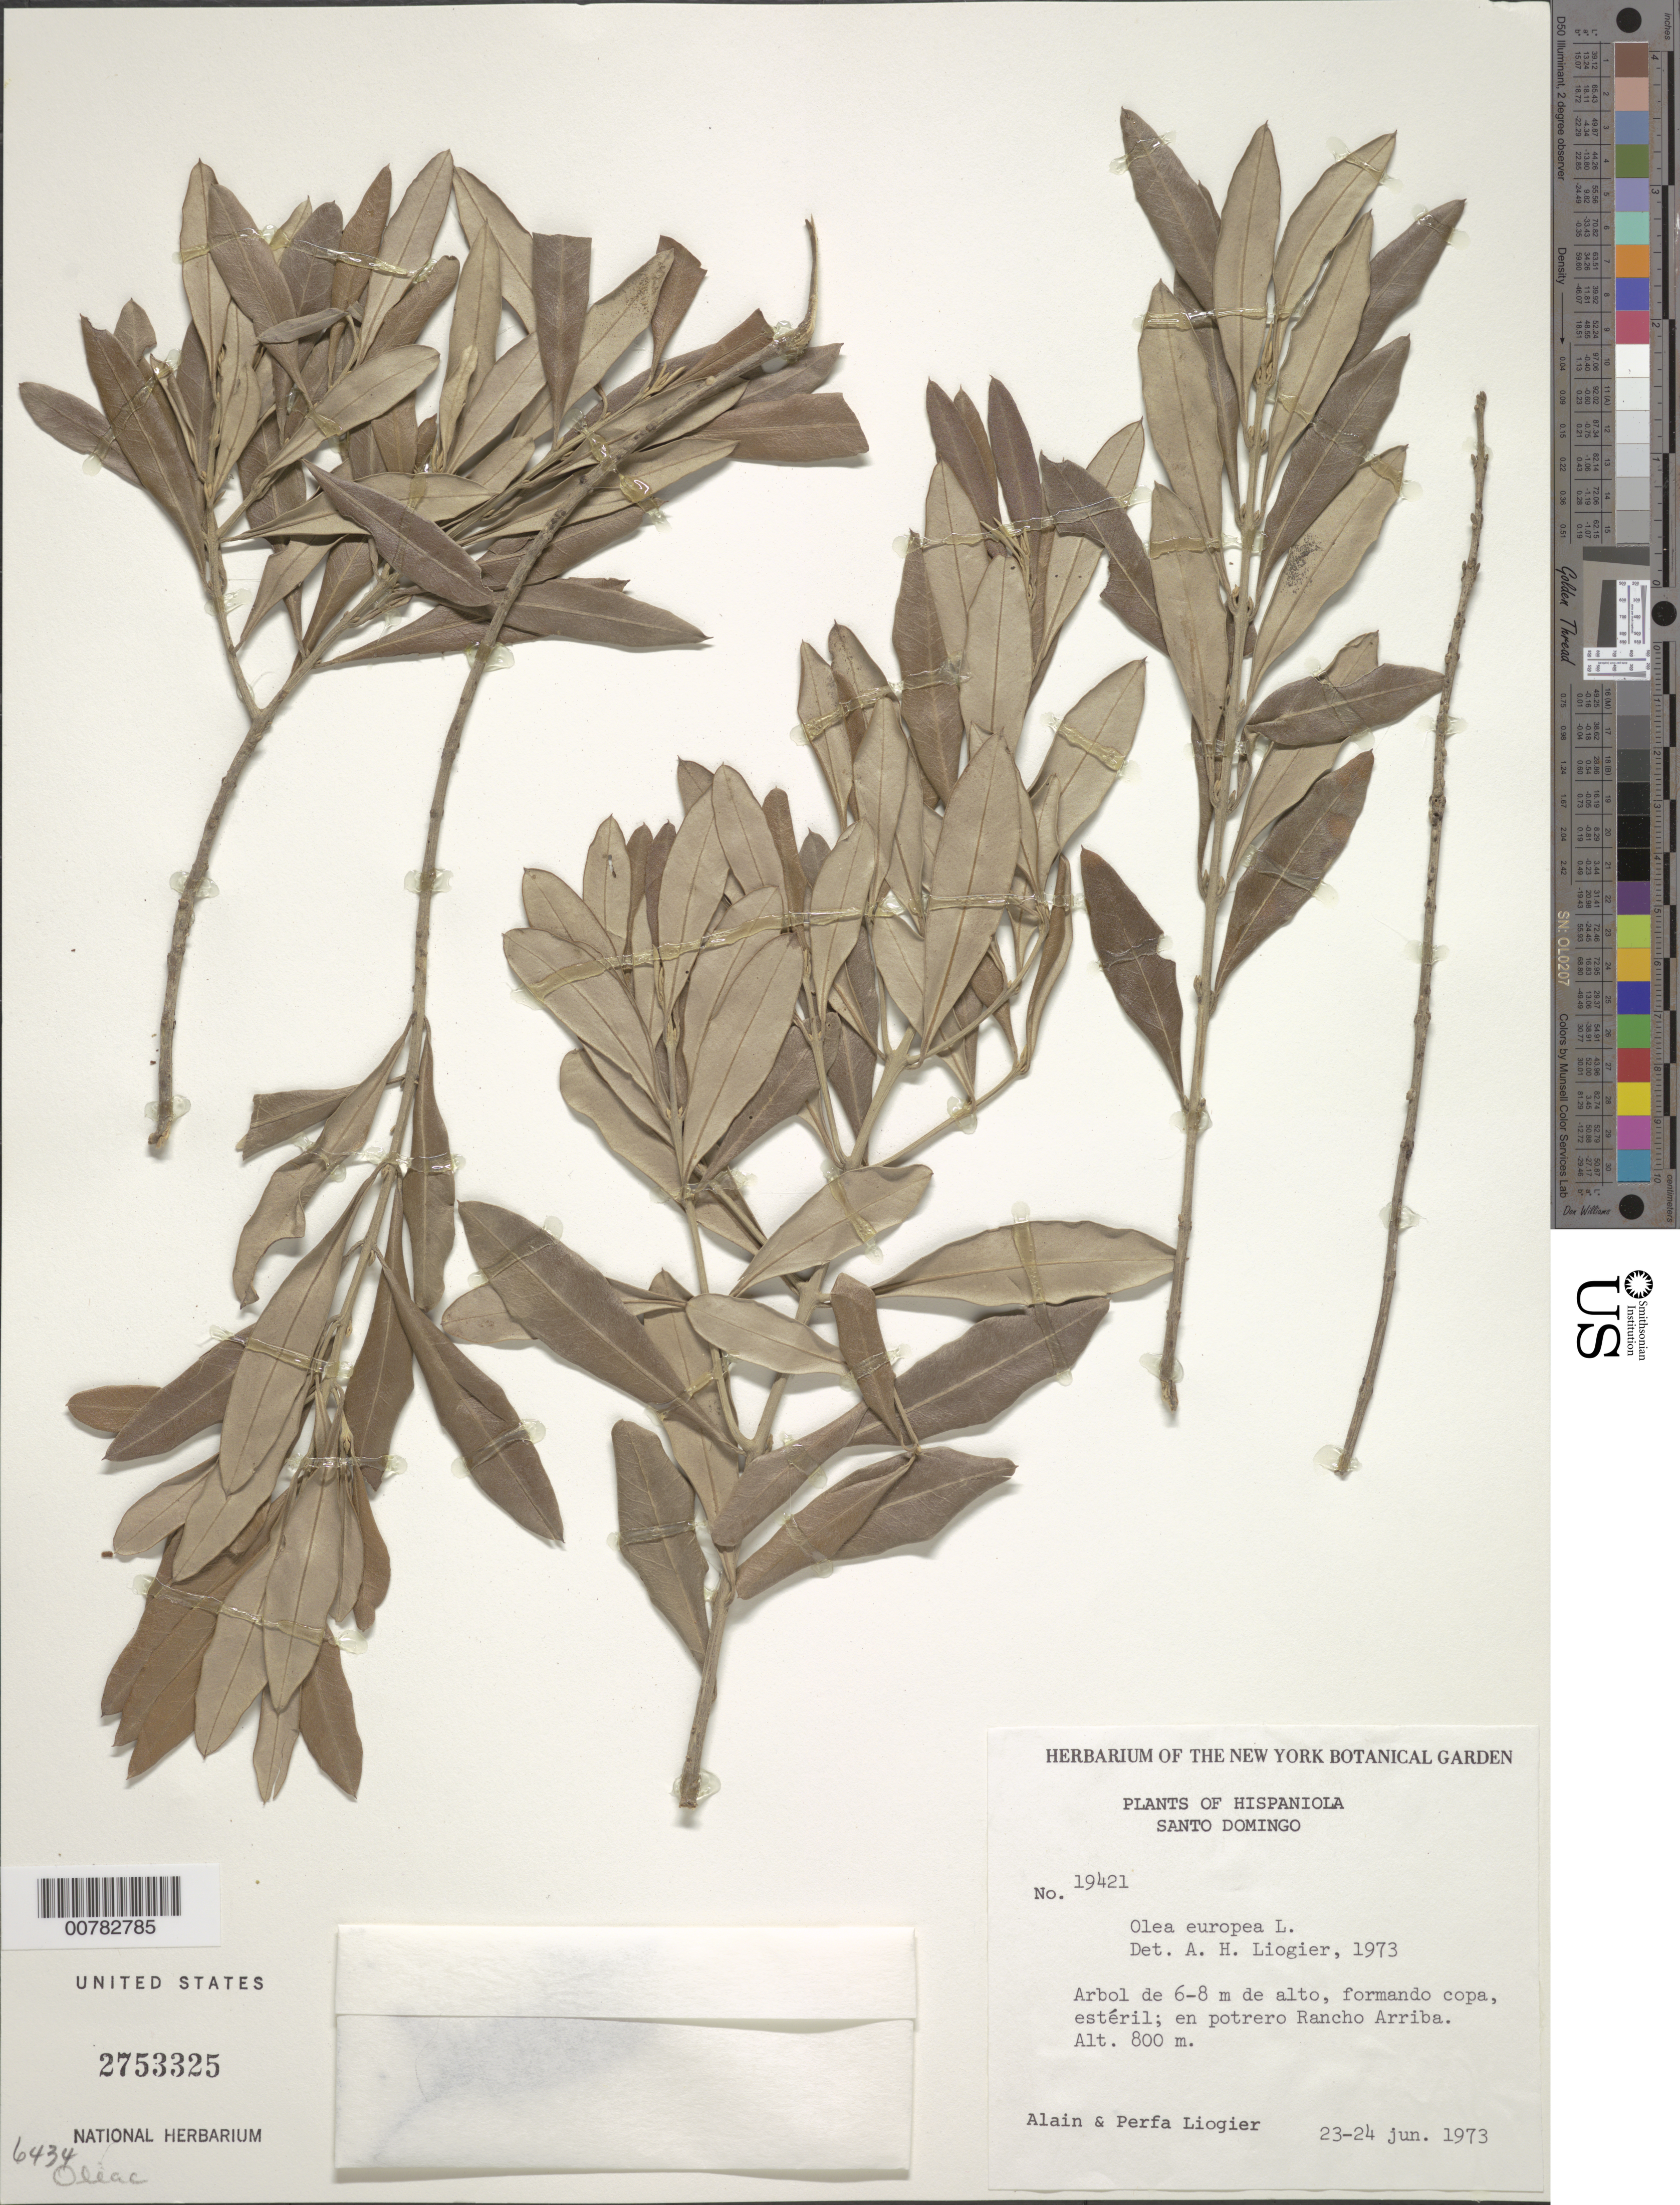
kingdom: Plantae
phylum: Tracheophyta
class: Magnoliopsida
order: Lamiales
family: Oleaceae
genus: Olea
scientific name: Olea europaea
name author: L.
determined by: Liogier, Alain H.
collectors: A. H. Liogier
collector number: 19421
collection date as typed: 23 Jun 1973 to 24 Jun 1973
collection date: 1973-06-23/1973-06-24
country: Dominican Republic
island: Hispaniola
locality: Horse stable Rancho Arriba.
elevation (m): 800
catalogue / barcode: US 2753325